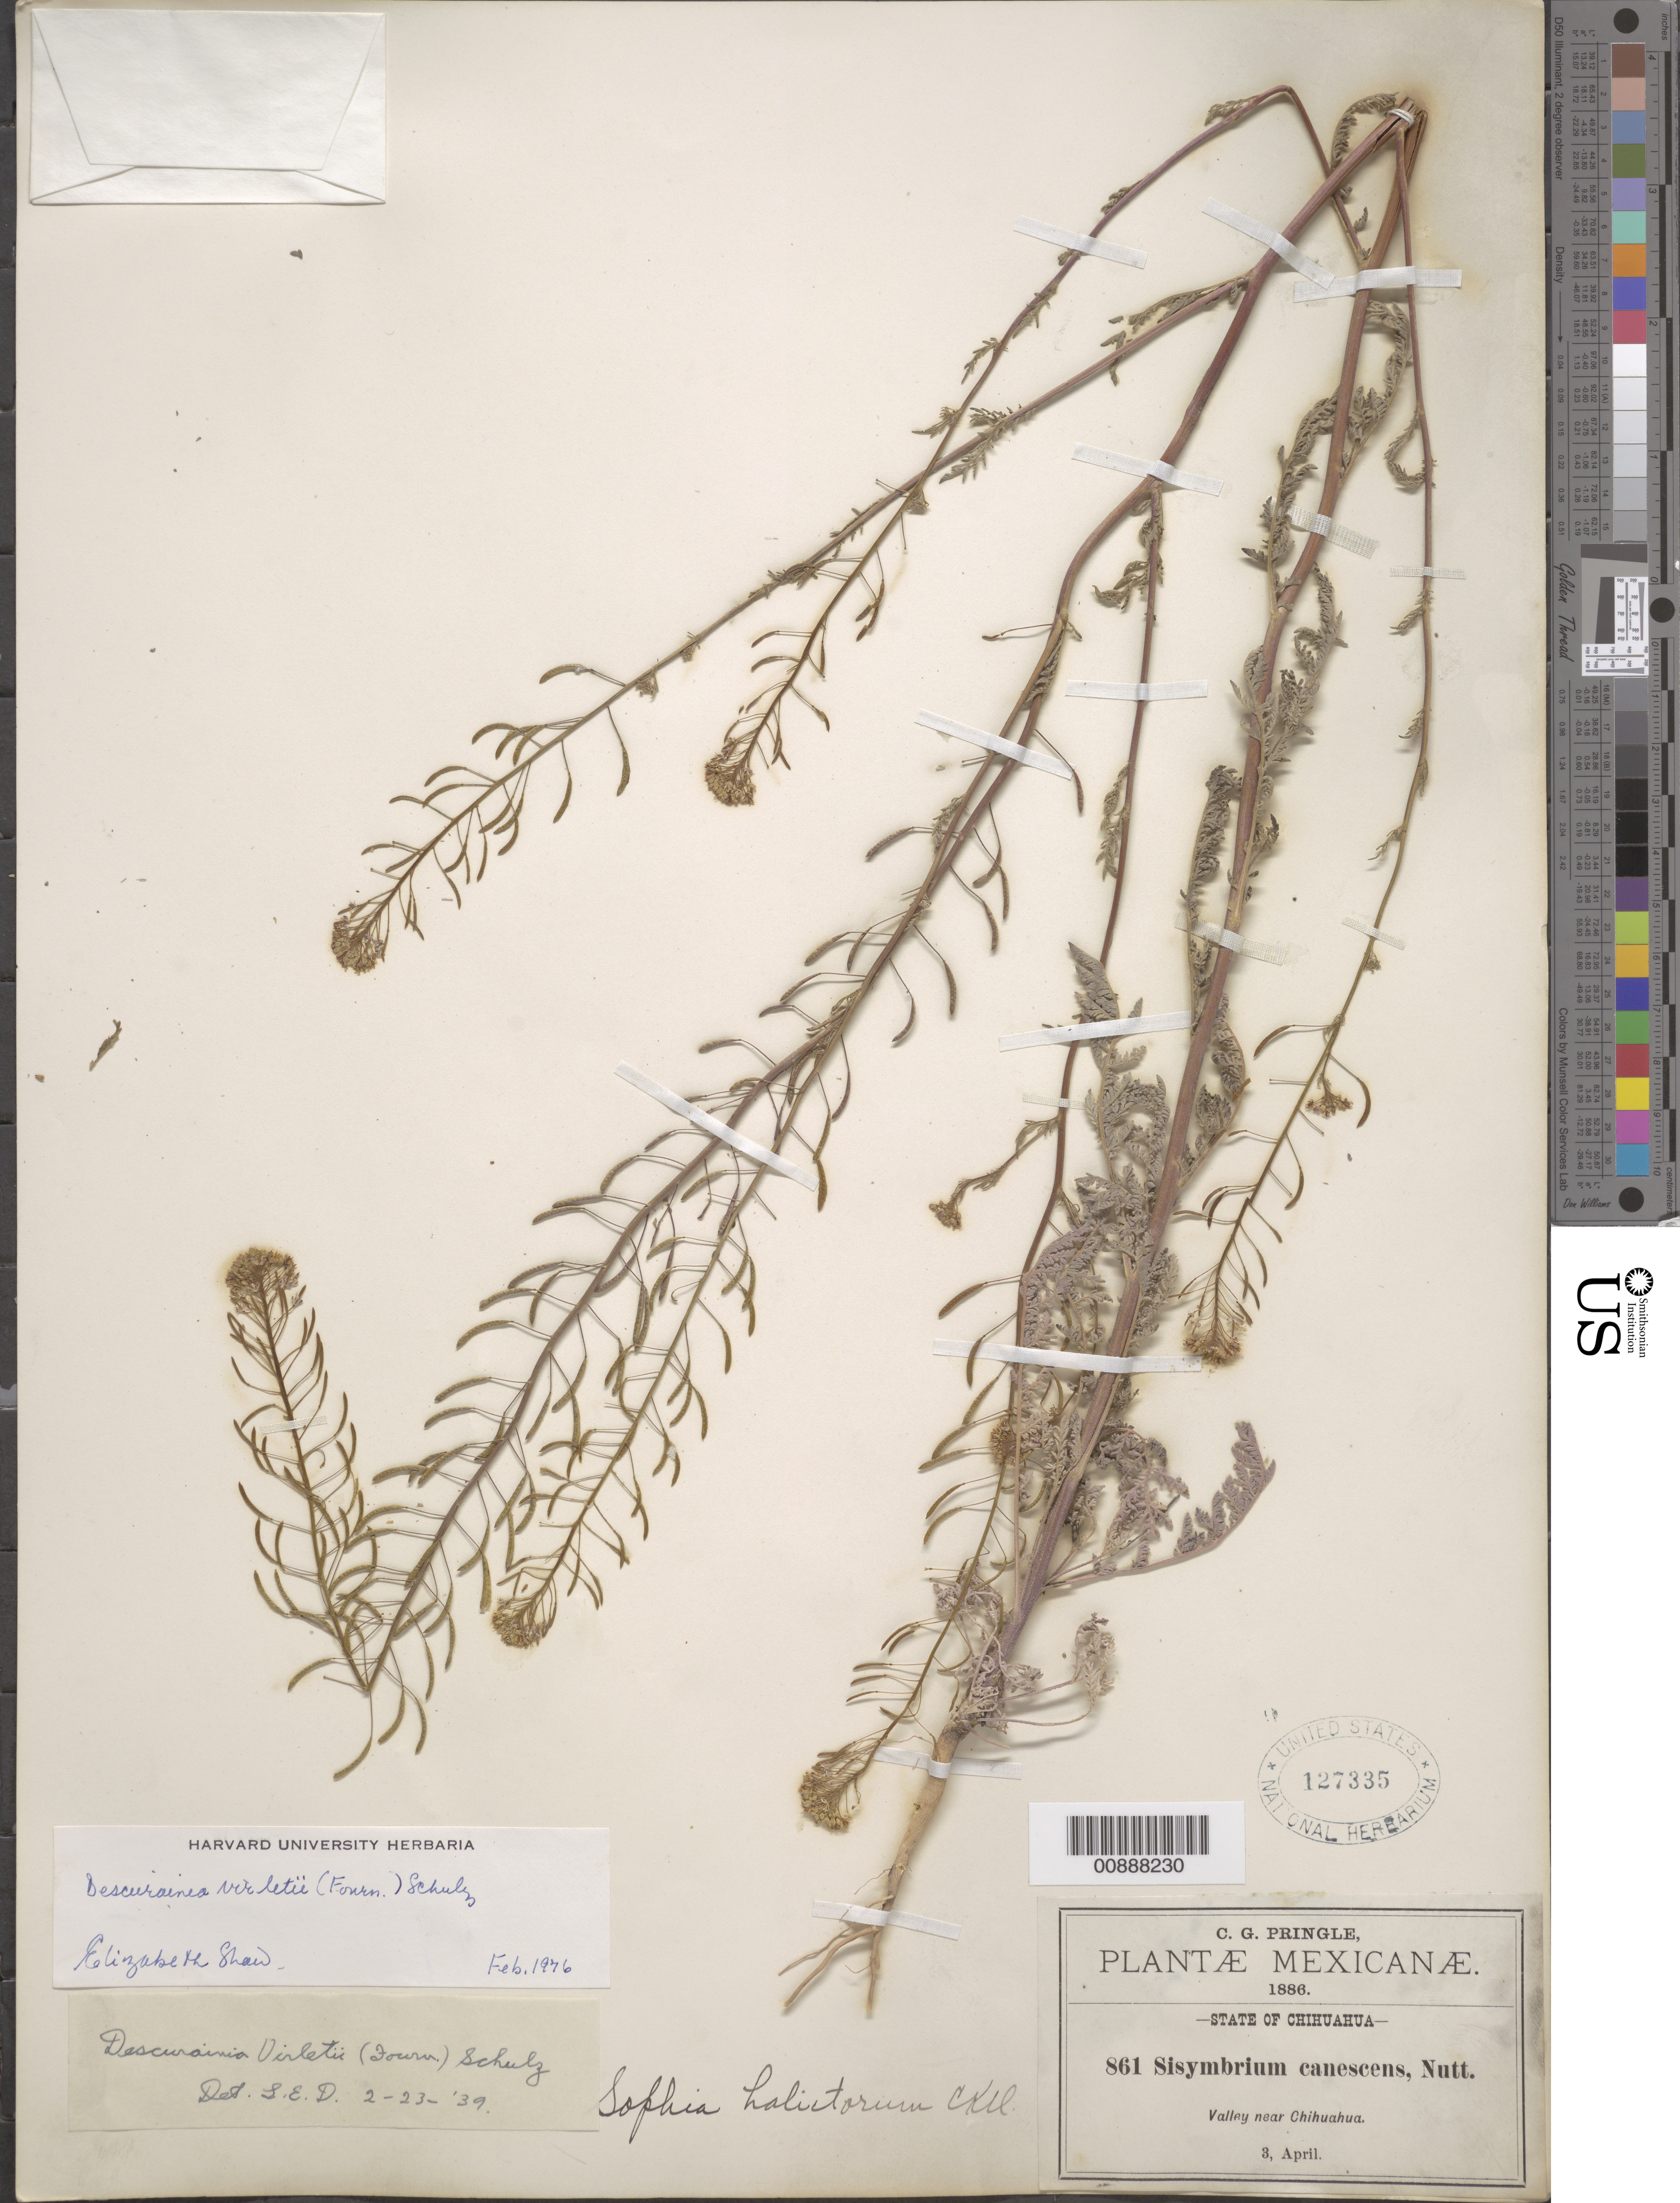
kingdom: Plantae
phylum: Tracheophyta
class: Magnoliopsida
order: Brassicales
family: Brassicaceae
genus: Descurainia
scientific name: Descurainia virletii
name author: (E. Fourn.) O.E. Schulz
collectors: C. G. Pringle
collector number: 861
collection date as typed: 03 Apr 1886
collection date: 1886-04-03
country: Mexico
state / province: Chihuahua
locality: Valley near Chihuahua.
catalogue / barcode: US 127335